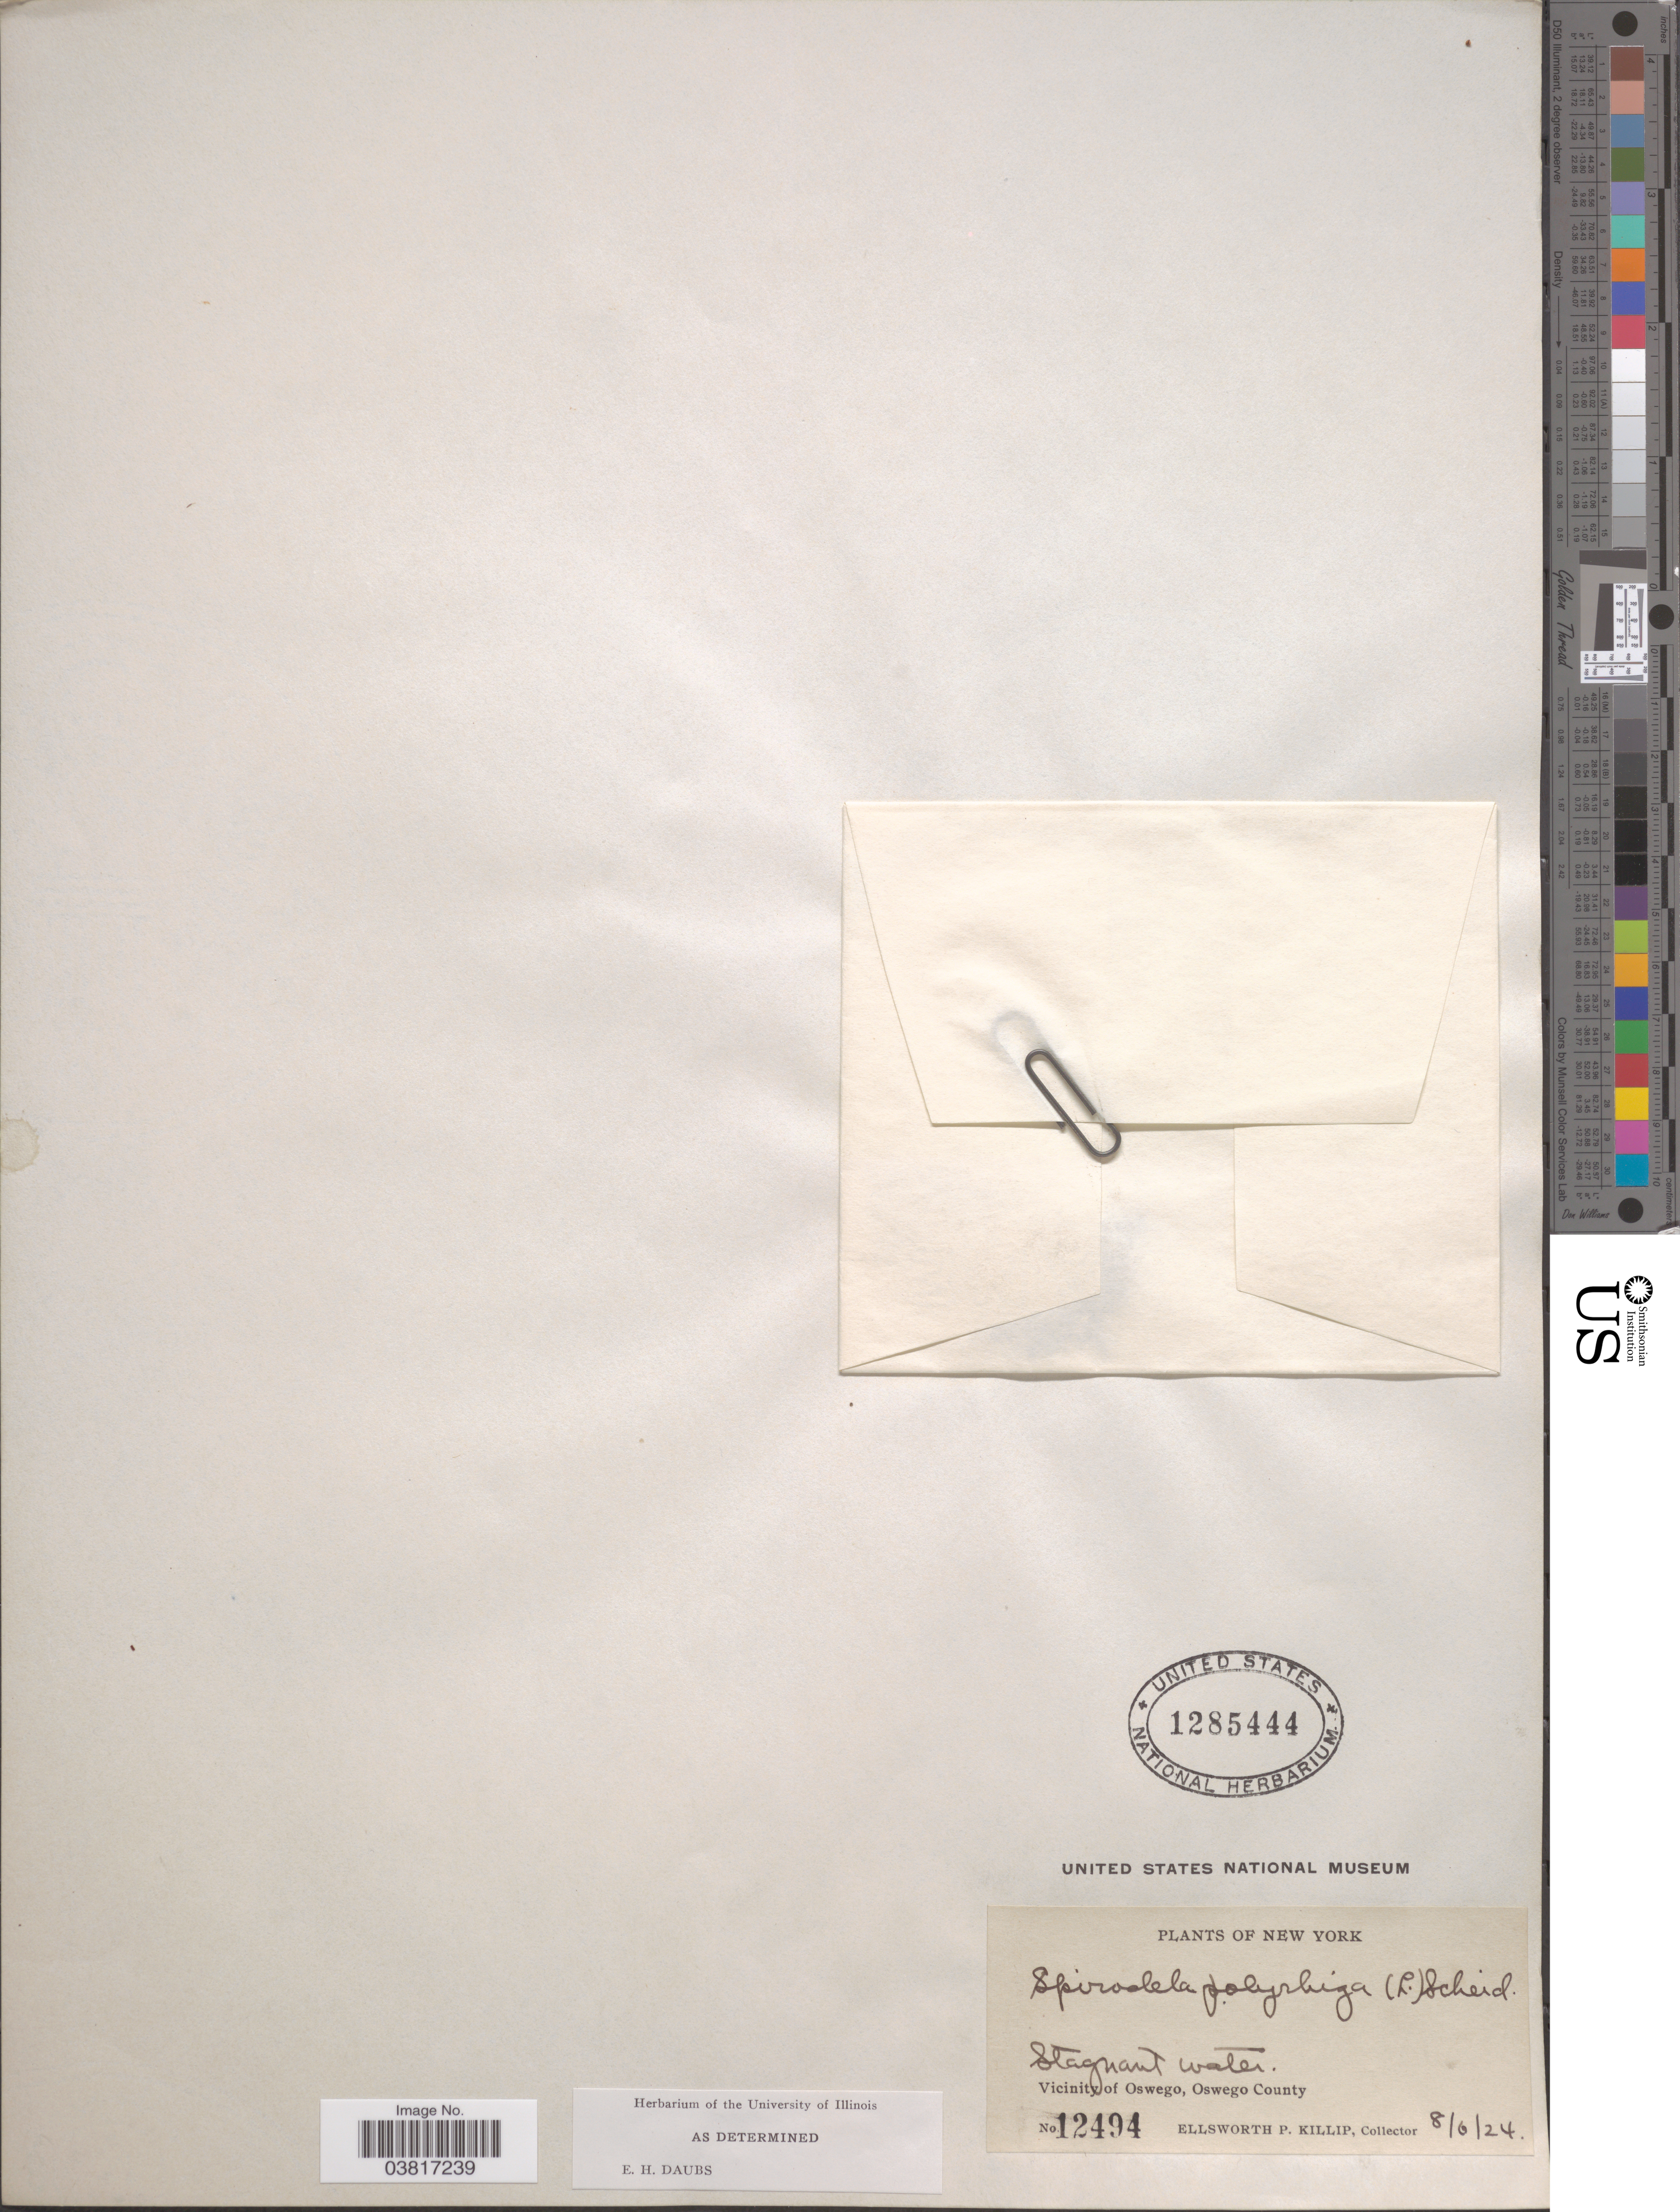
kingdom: Plantae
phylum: Tracheophyta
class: Liliopsida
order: Alismatales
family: Araceae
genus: Spirodela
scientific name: Spirodela polyrrhiza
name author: (L.) Schleid.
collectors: E. P. Killip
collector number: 12494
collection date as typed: Transcribed d/m/y: 6/8/24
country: United States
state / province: New York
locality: Stagnant water. Vicinity of Oswego, Oswego County.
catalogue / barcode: US 1285444